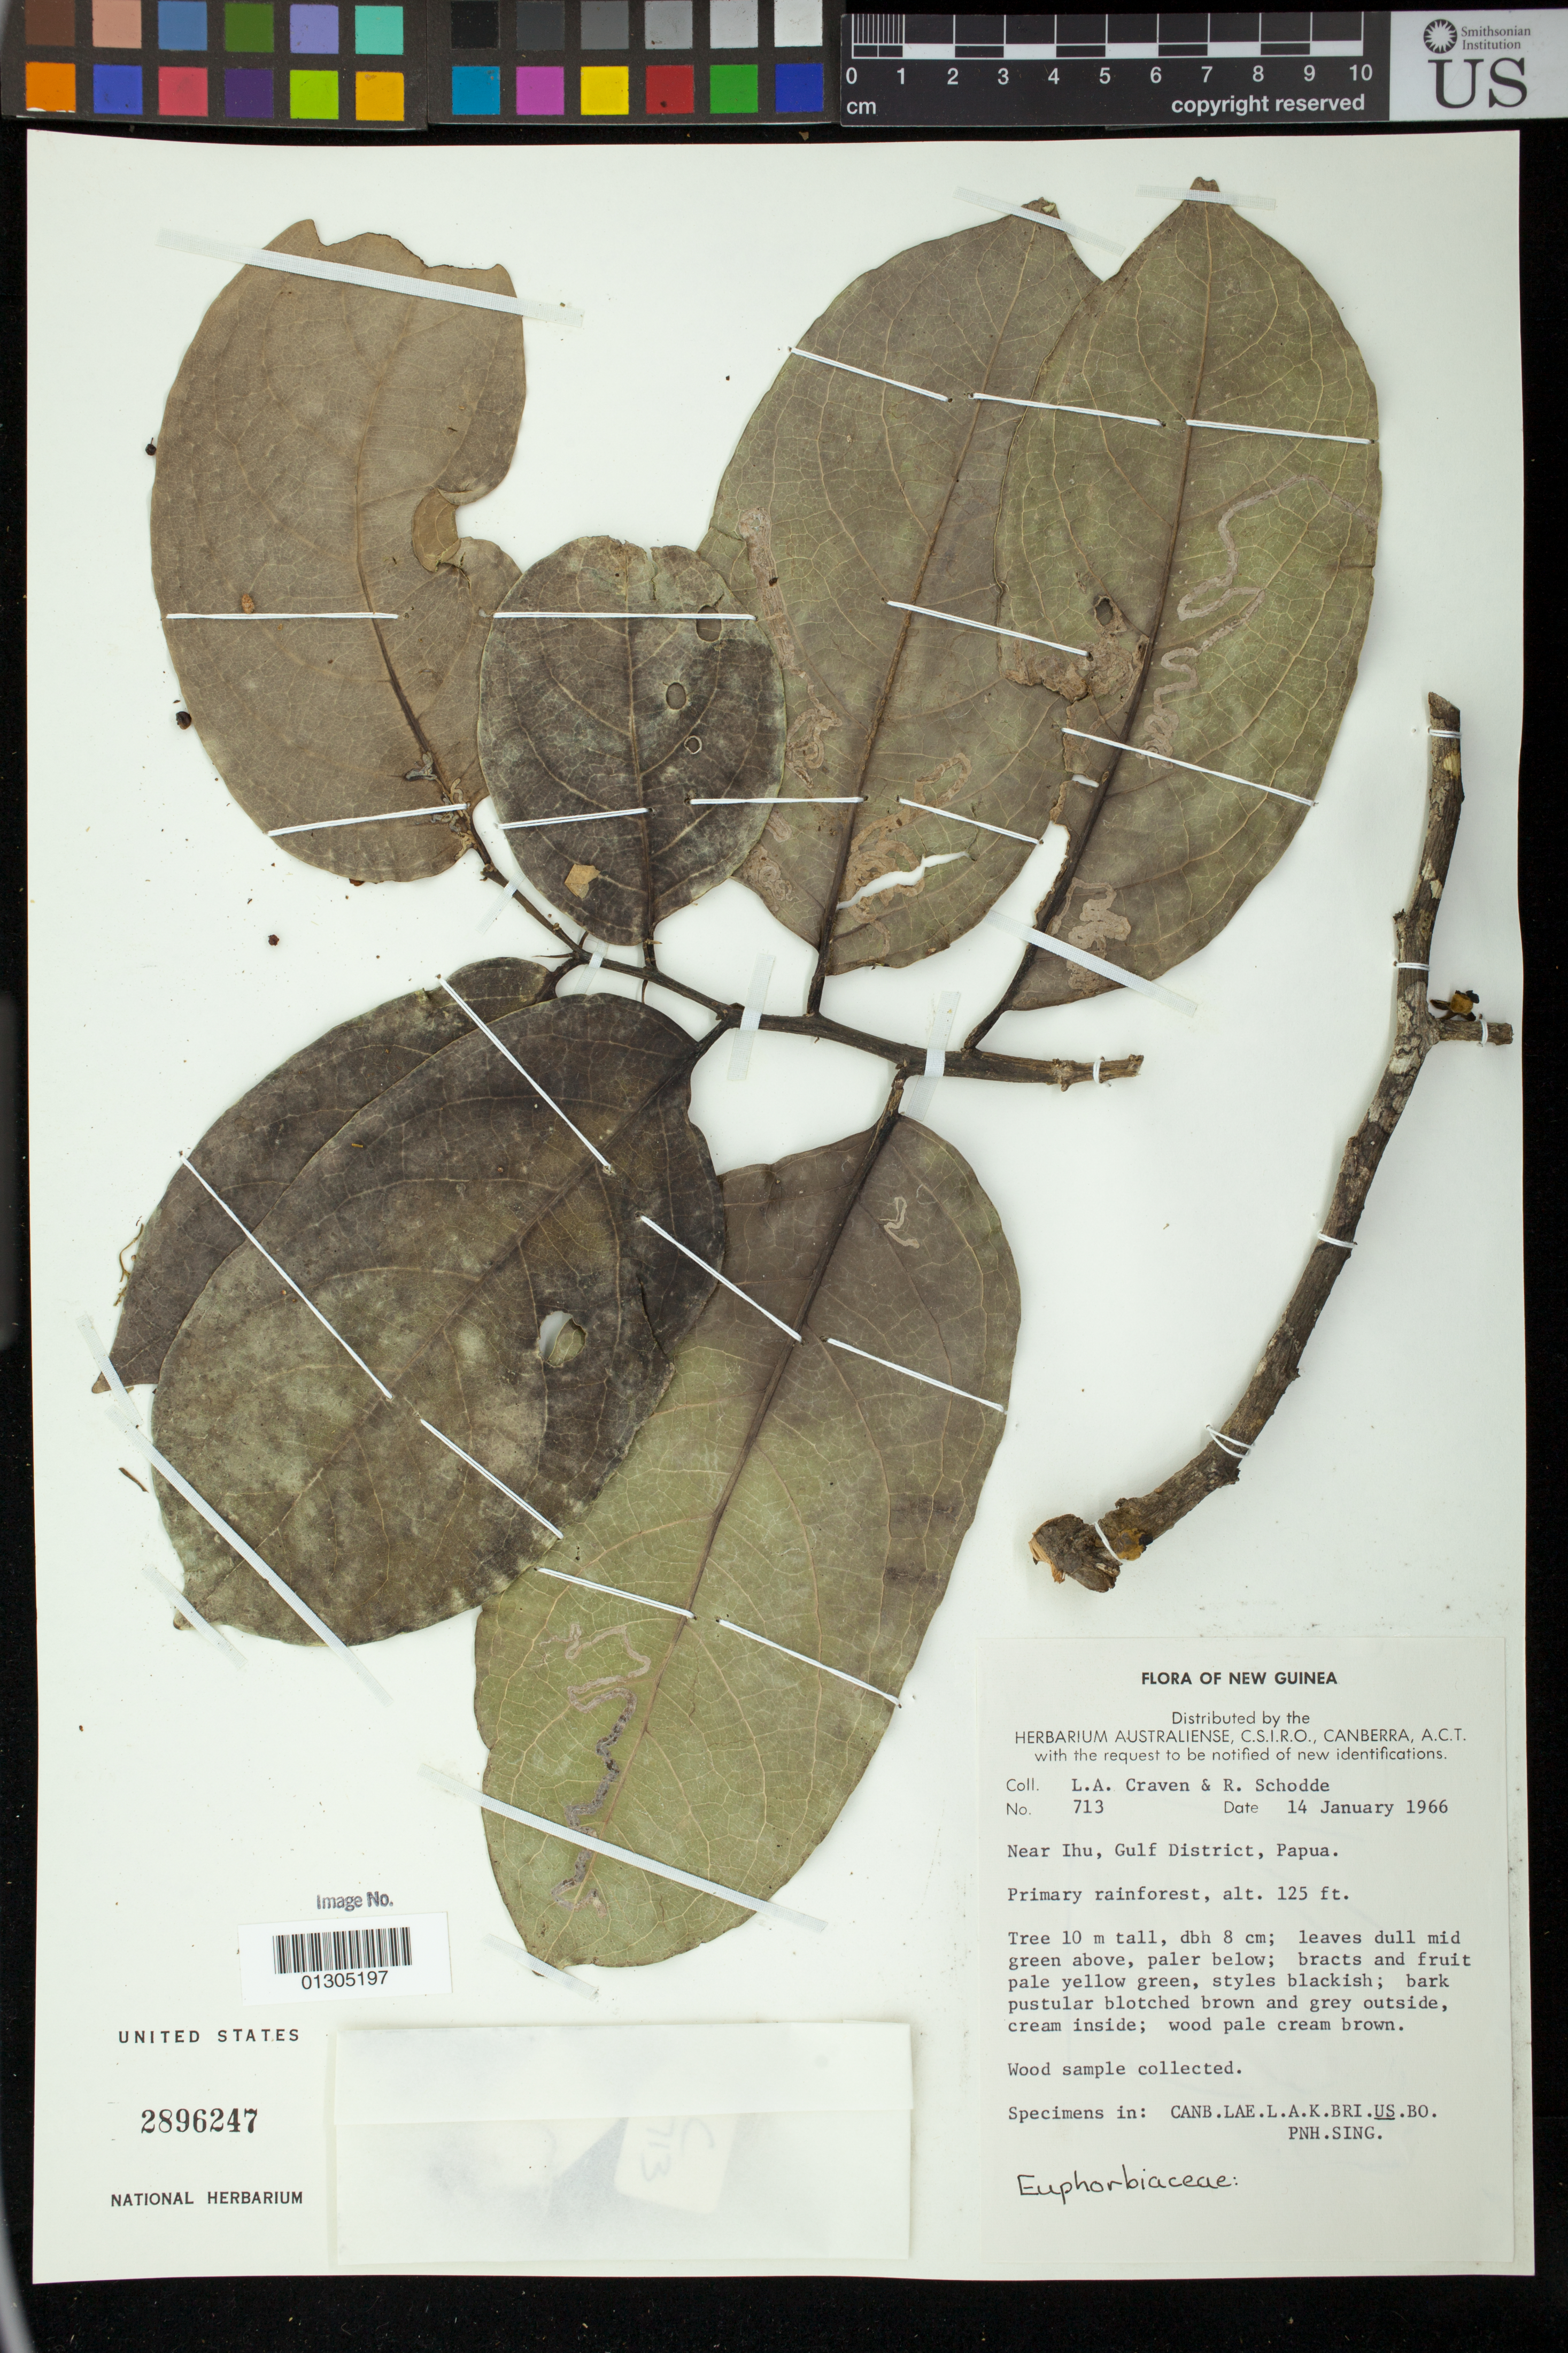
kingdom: Plantae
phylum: Tracheophyta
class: Magnoliopsida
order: Malpighiales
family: Euphorbiaceae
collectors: L. A. Craven & R. Schodde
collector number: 713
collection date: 1966-01-14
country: Papua New Guinea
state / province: Gulf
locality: Near Ihu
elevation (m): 38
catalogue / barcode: US 2896247